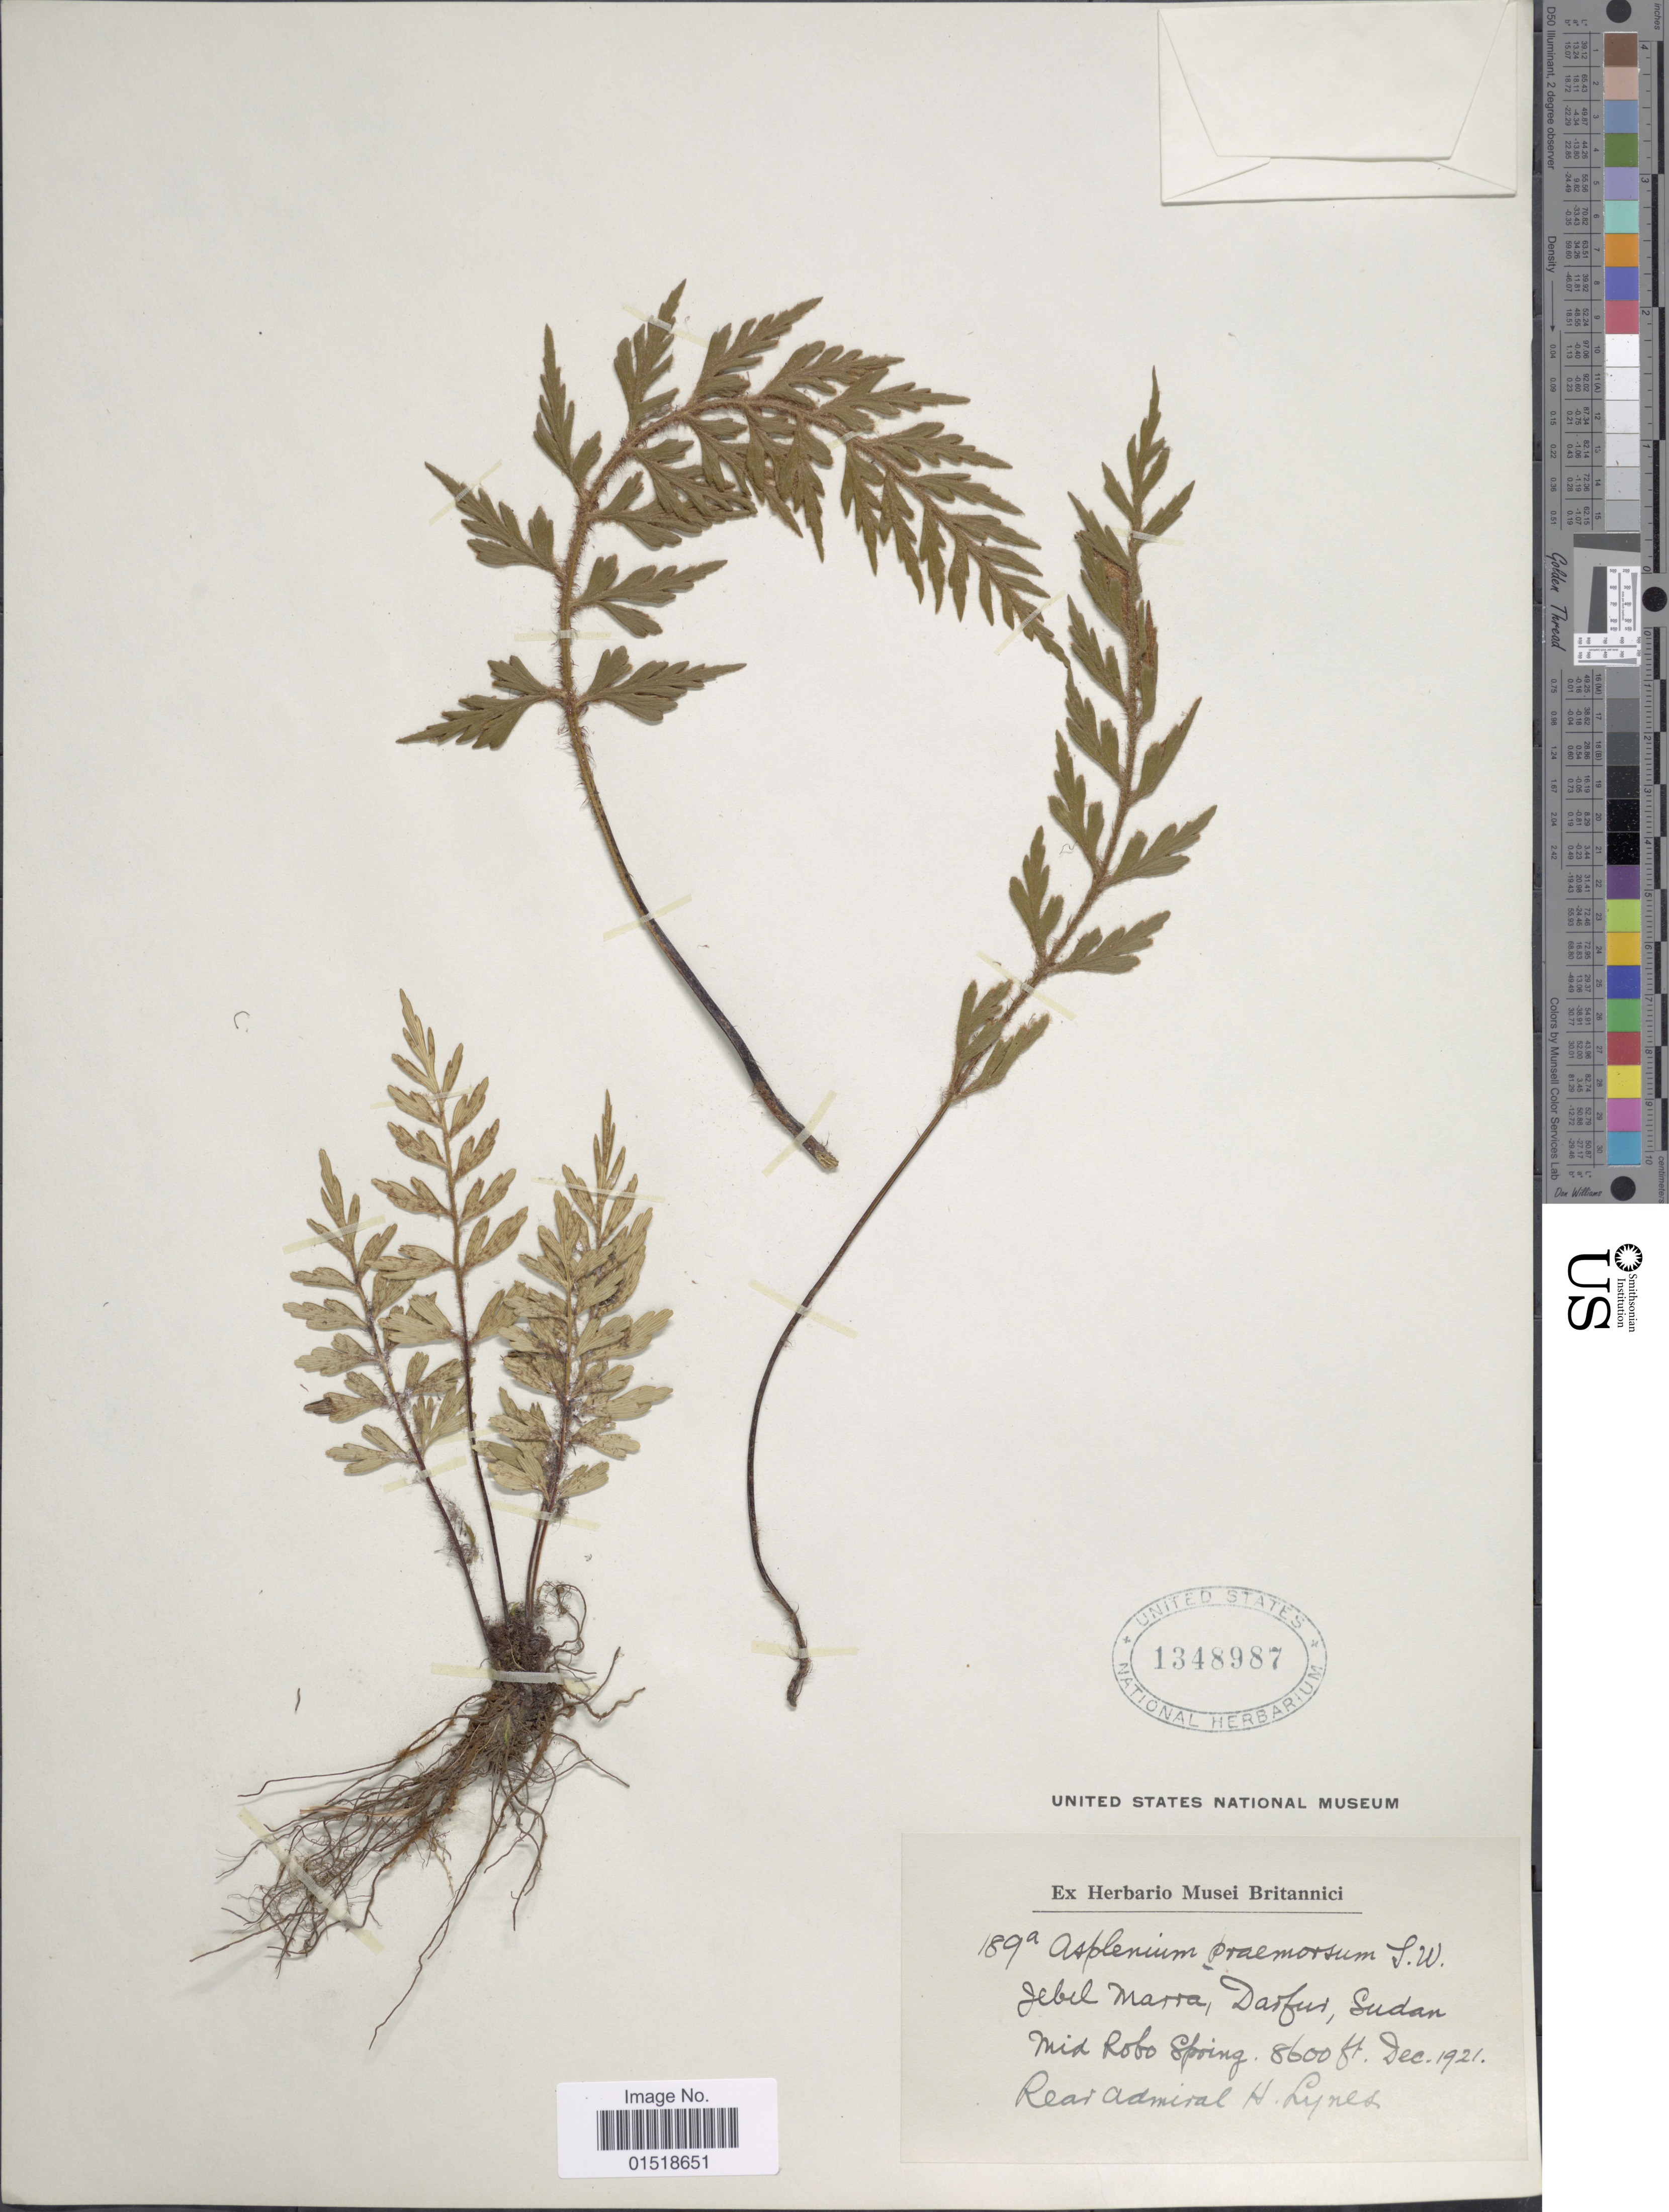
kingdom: Plantae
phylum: Tracheophyta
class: Polypodiopsida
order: Polypodiales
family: Aspleniaceae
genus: Asplenium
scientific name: Asplenium aethiopicum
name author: (Burm. f.) Bech.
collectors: H. Lynes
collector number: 189a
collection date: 1921-12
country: Sudan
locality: Jebel Marra, Darfus, Sudan. Mid Robo Spring.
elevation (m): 2621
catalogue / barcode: US 13478987